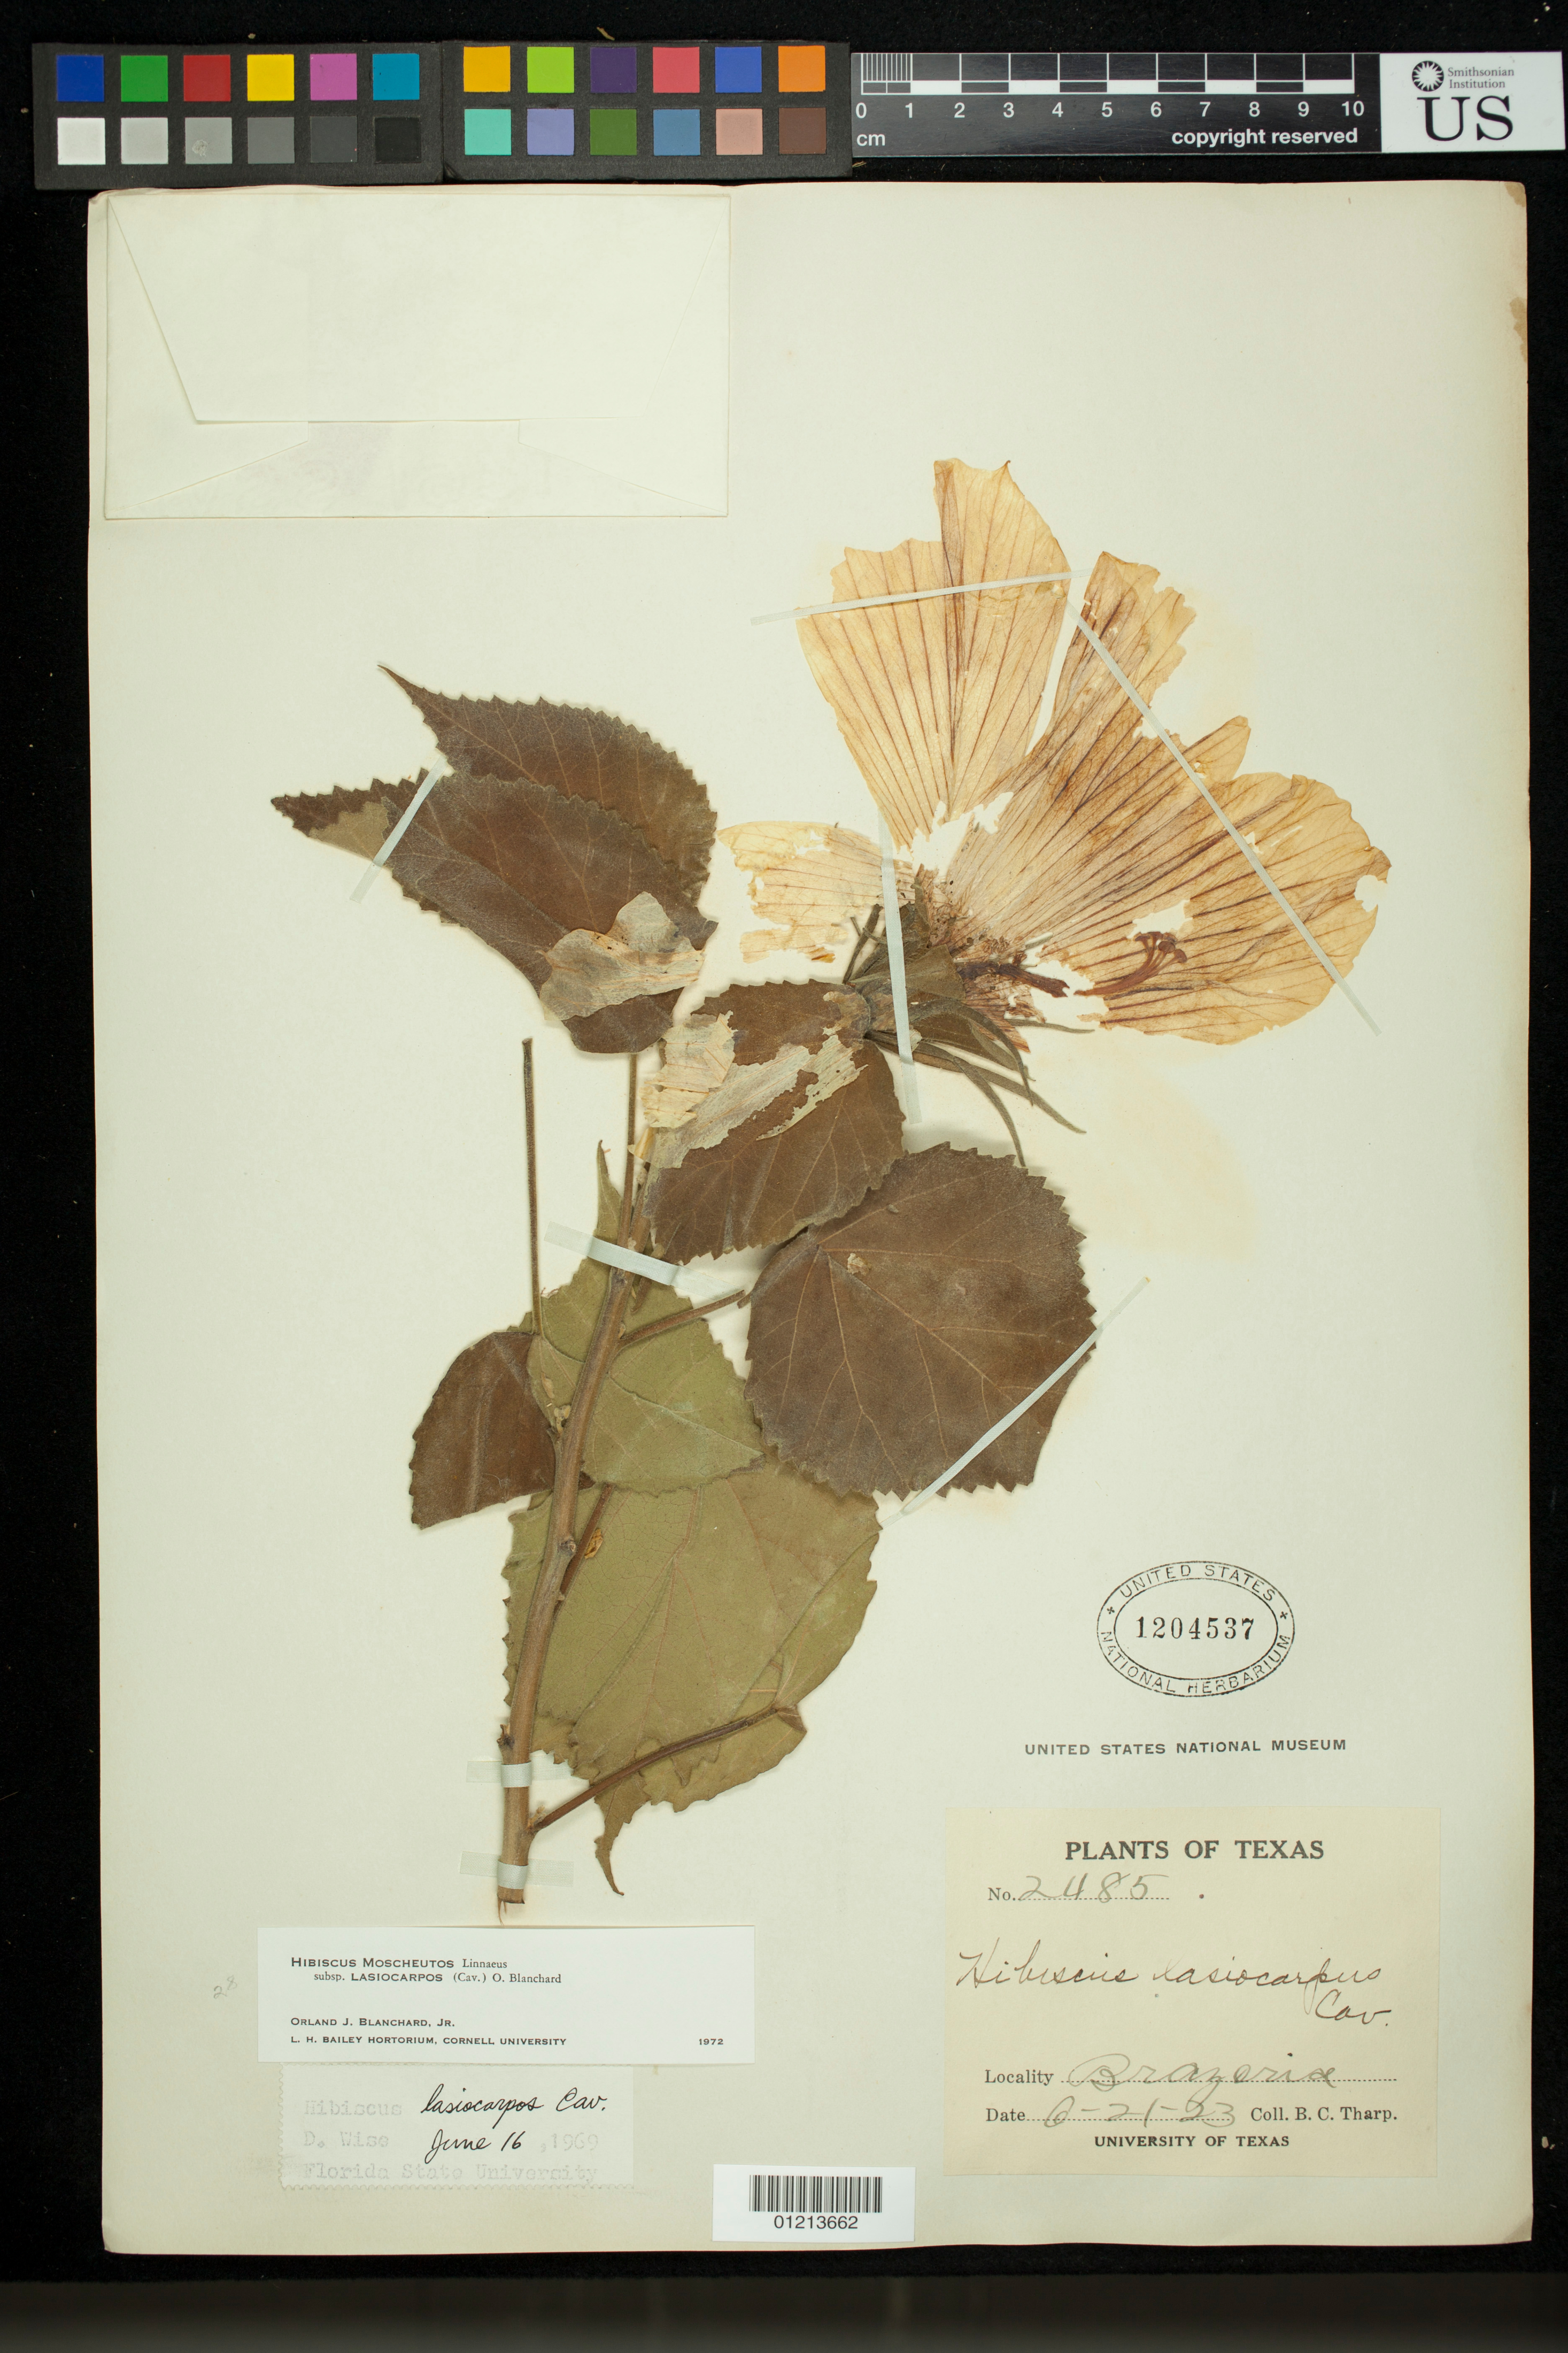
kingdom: Plantae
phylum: Tracheophyta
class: Magnoliopsida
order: Malvales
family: Malvaceae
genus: Hibiscus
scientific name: Hibiscus moscheutos subsp. lasiocarpos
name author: (Cav.) O.J. Blanch.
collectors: B. C. Tharp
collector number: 2485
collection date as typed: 21 Jun 1923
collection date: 1923-06-21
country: United States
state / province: Texas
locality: Brazoria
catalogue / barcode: US 1204537